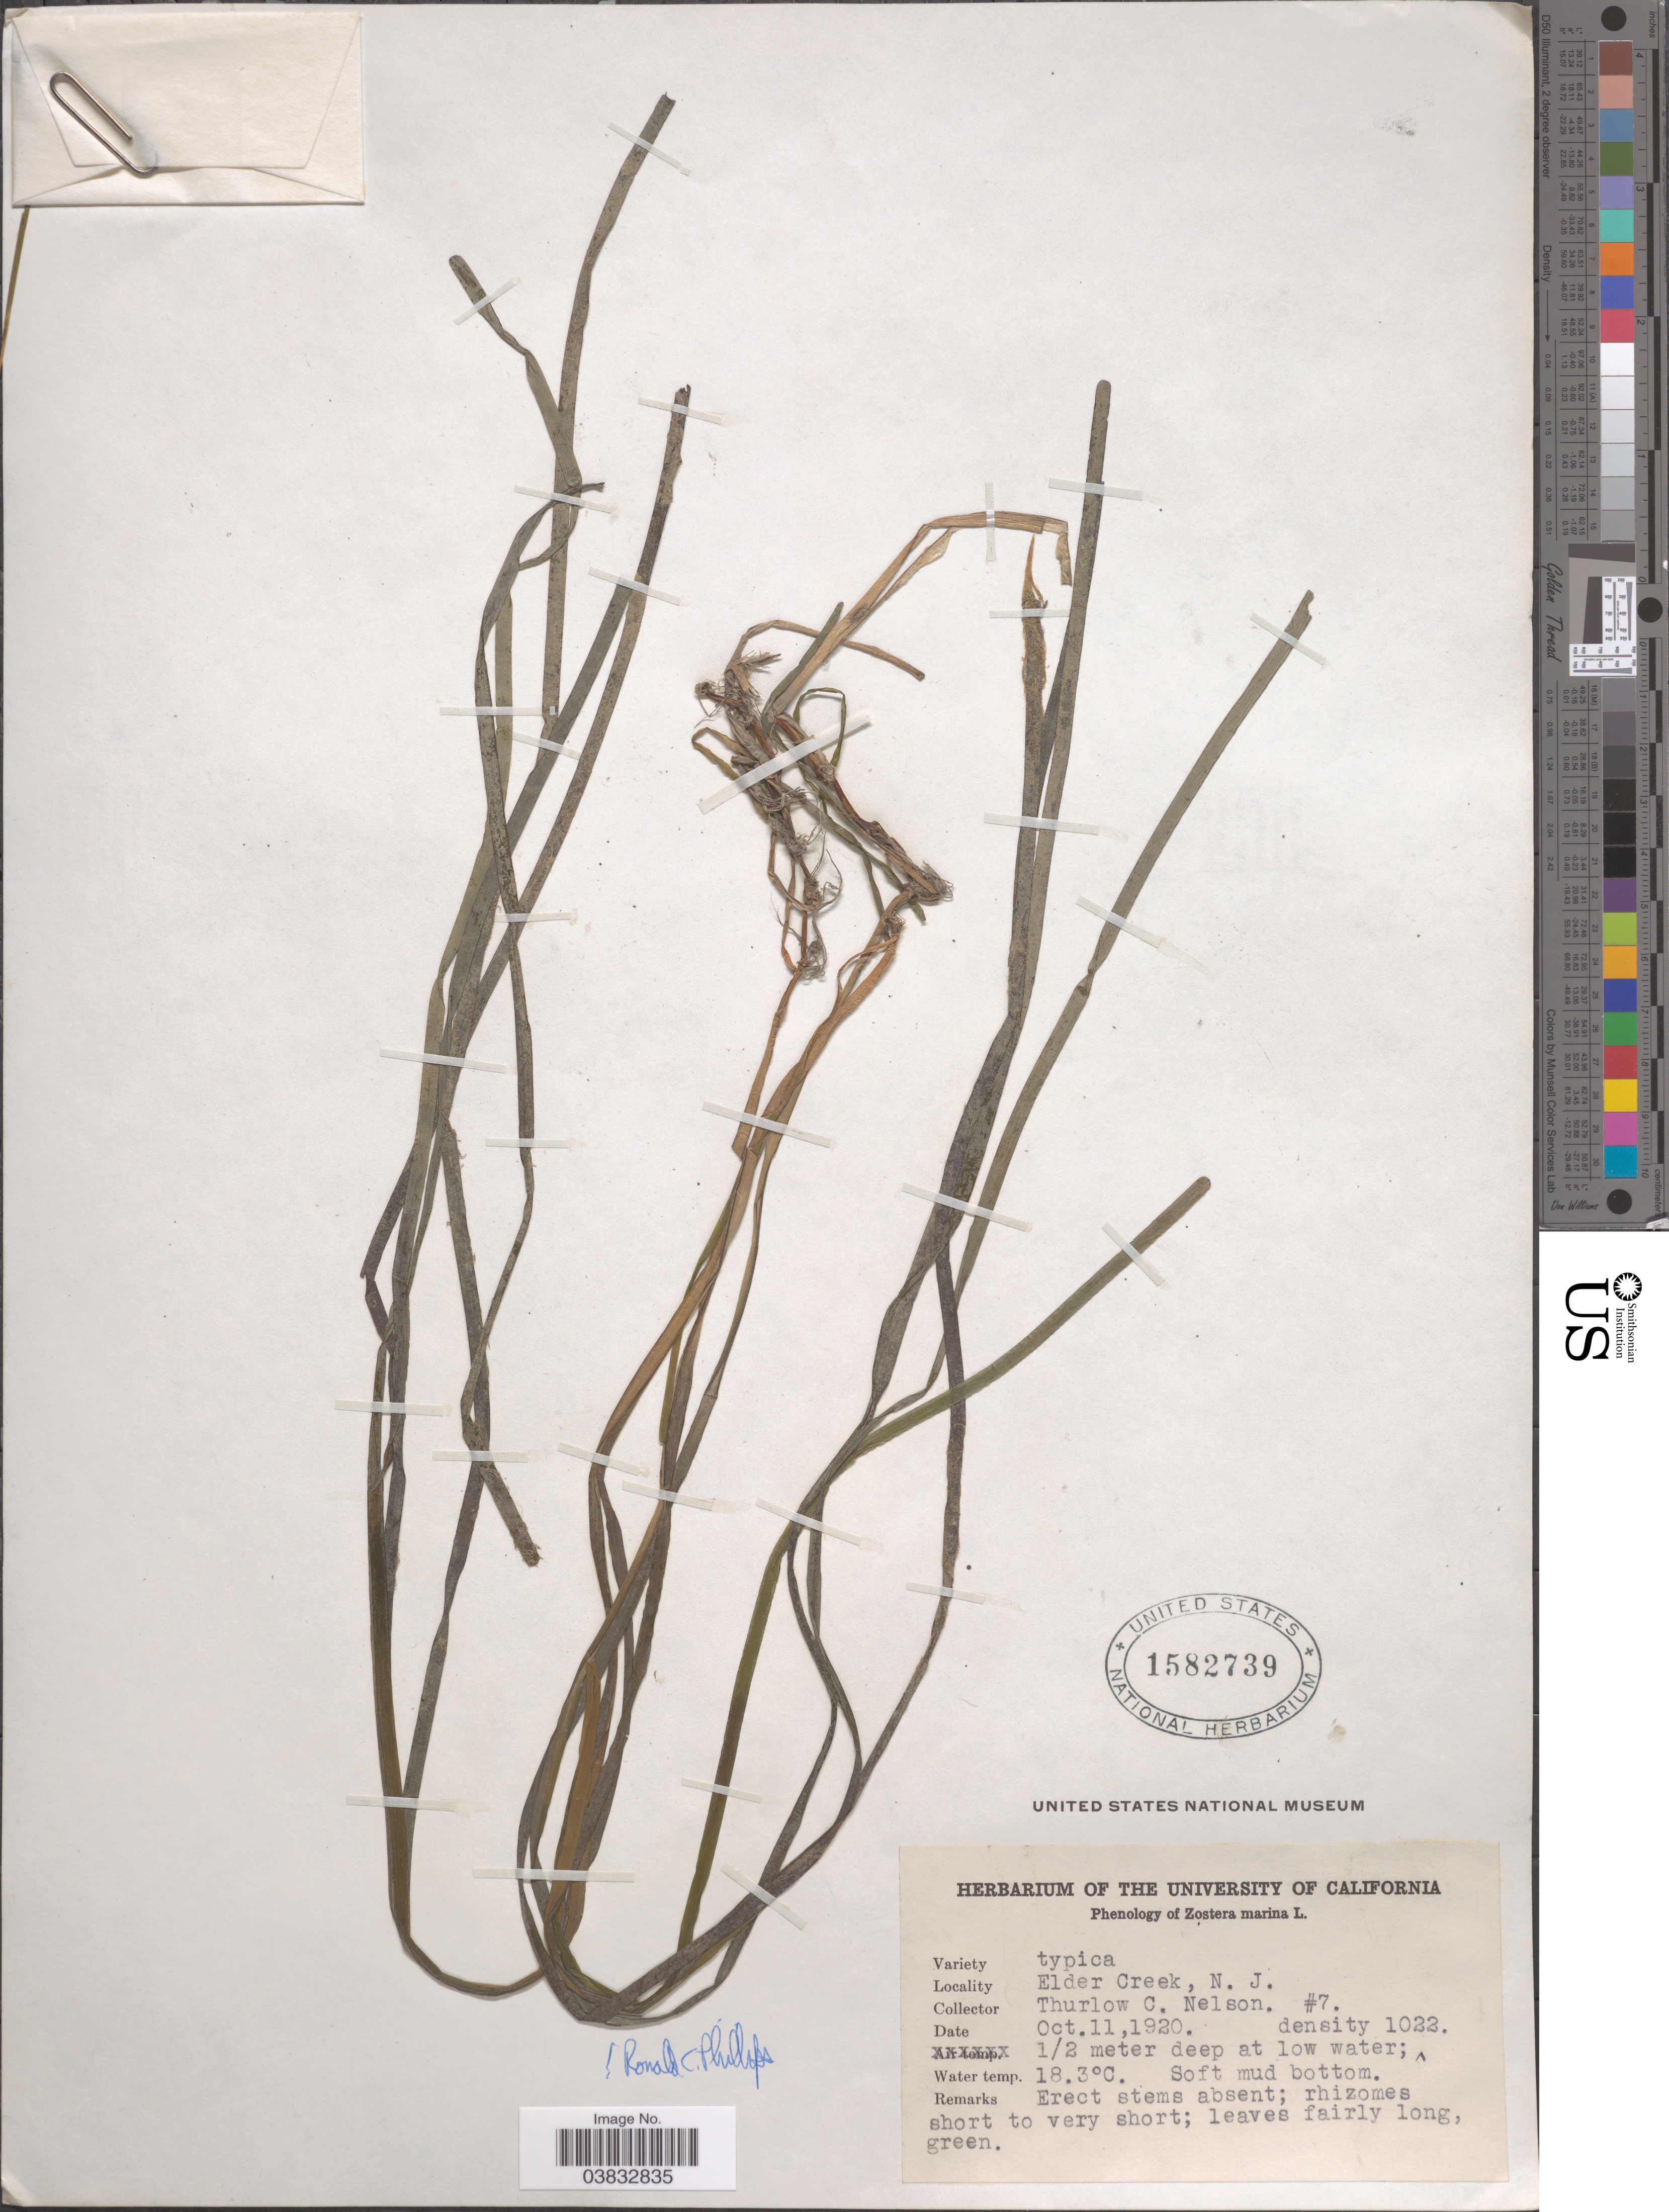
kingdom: Plantae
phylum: Tracheophyta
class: Liliopsida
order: Alismatales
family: Zosteraceae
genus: Zostera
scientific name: Zostera marina var. typica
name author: L.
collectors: T. C. Nelson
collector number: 7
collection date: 1920-10-11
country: United States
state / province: New Jersey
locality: Elder Creek.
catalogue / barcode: US 1582739